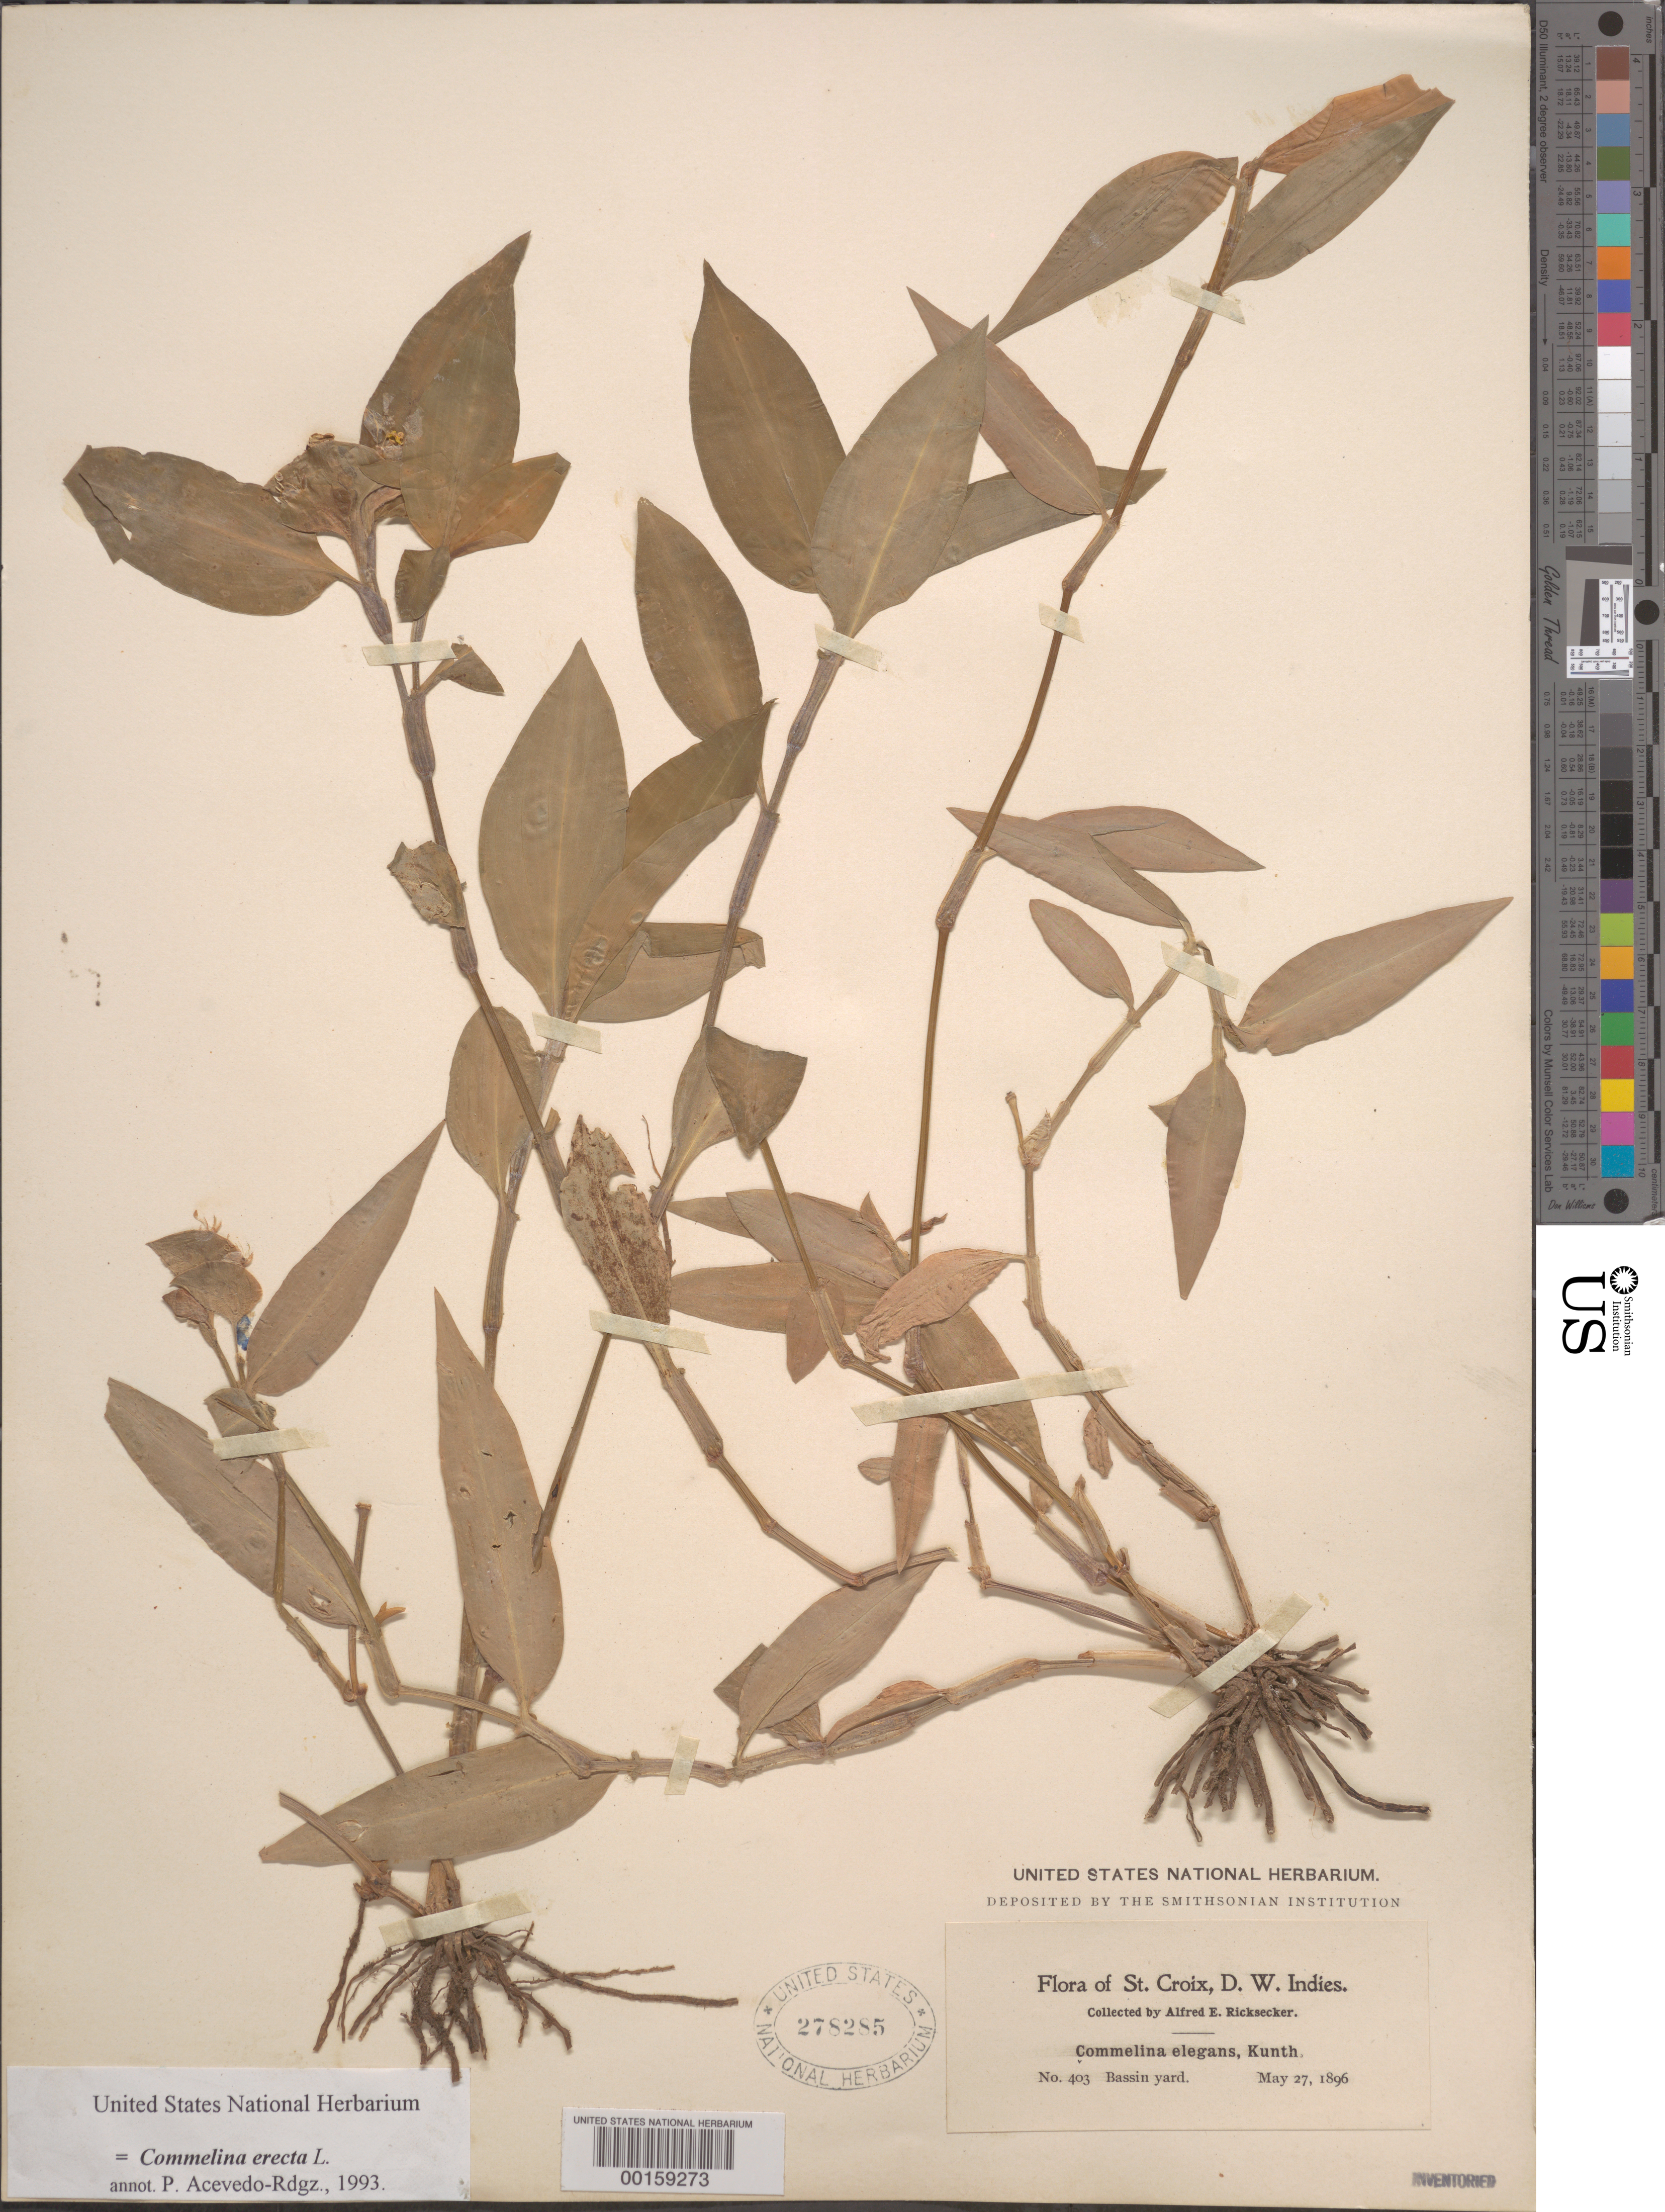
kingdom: Plantae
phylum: Tracheophyta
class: Liliopsida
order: Commelinales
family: Commelinaceae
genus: Commelina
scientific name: Commelina erecta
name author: L.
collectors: A. E. Ricksecker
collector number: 403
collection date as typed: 27 May 1896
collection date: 1896-05-27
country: U.S. Virgin Islands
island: St. Croix Island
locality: Bassin yard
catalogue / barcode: US 278285